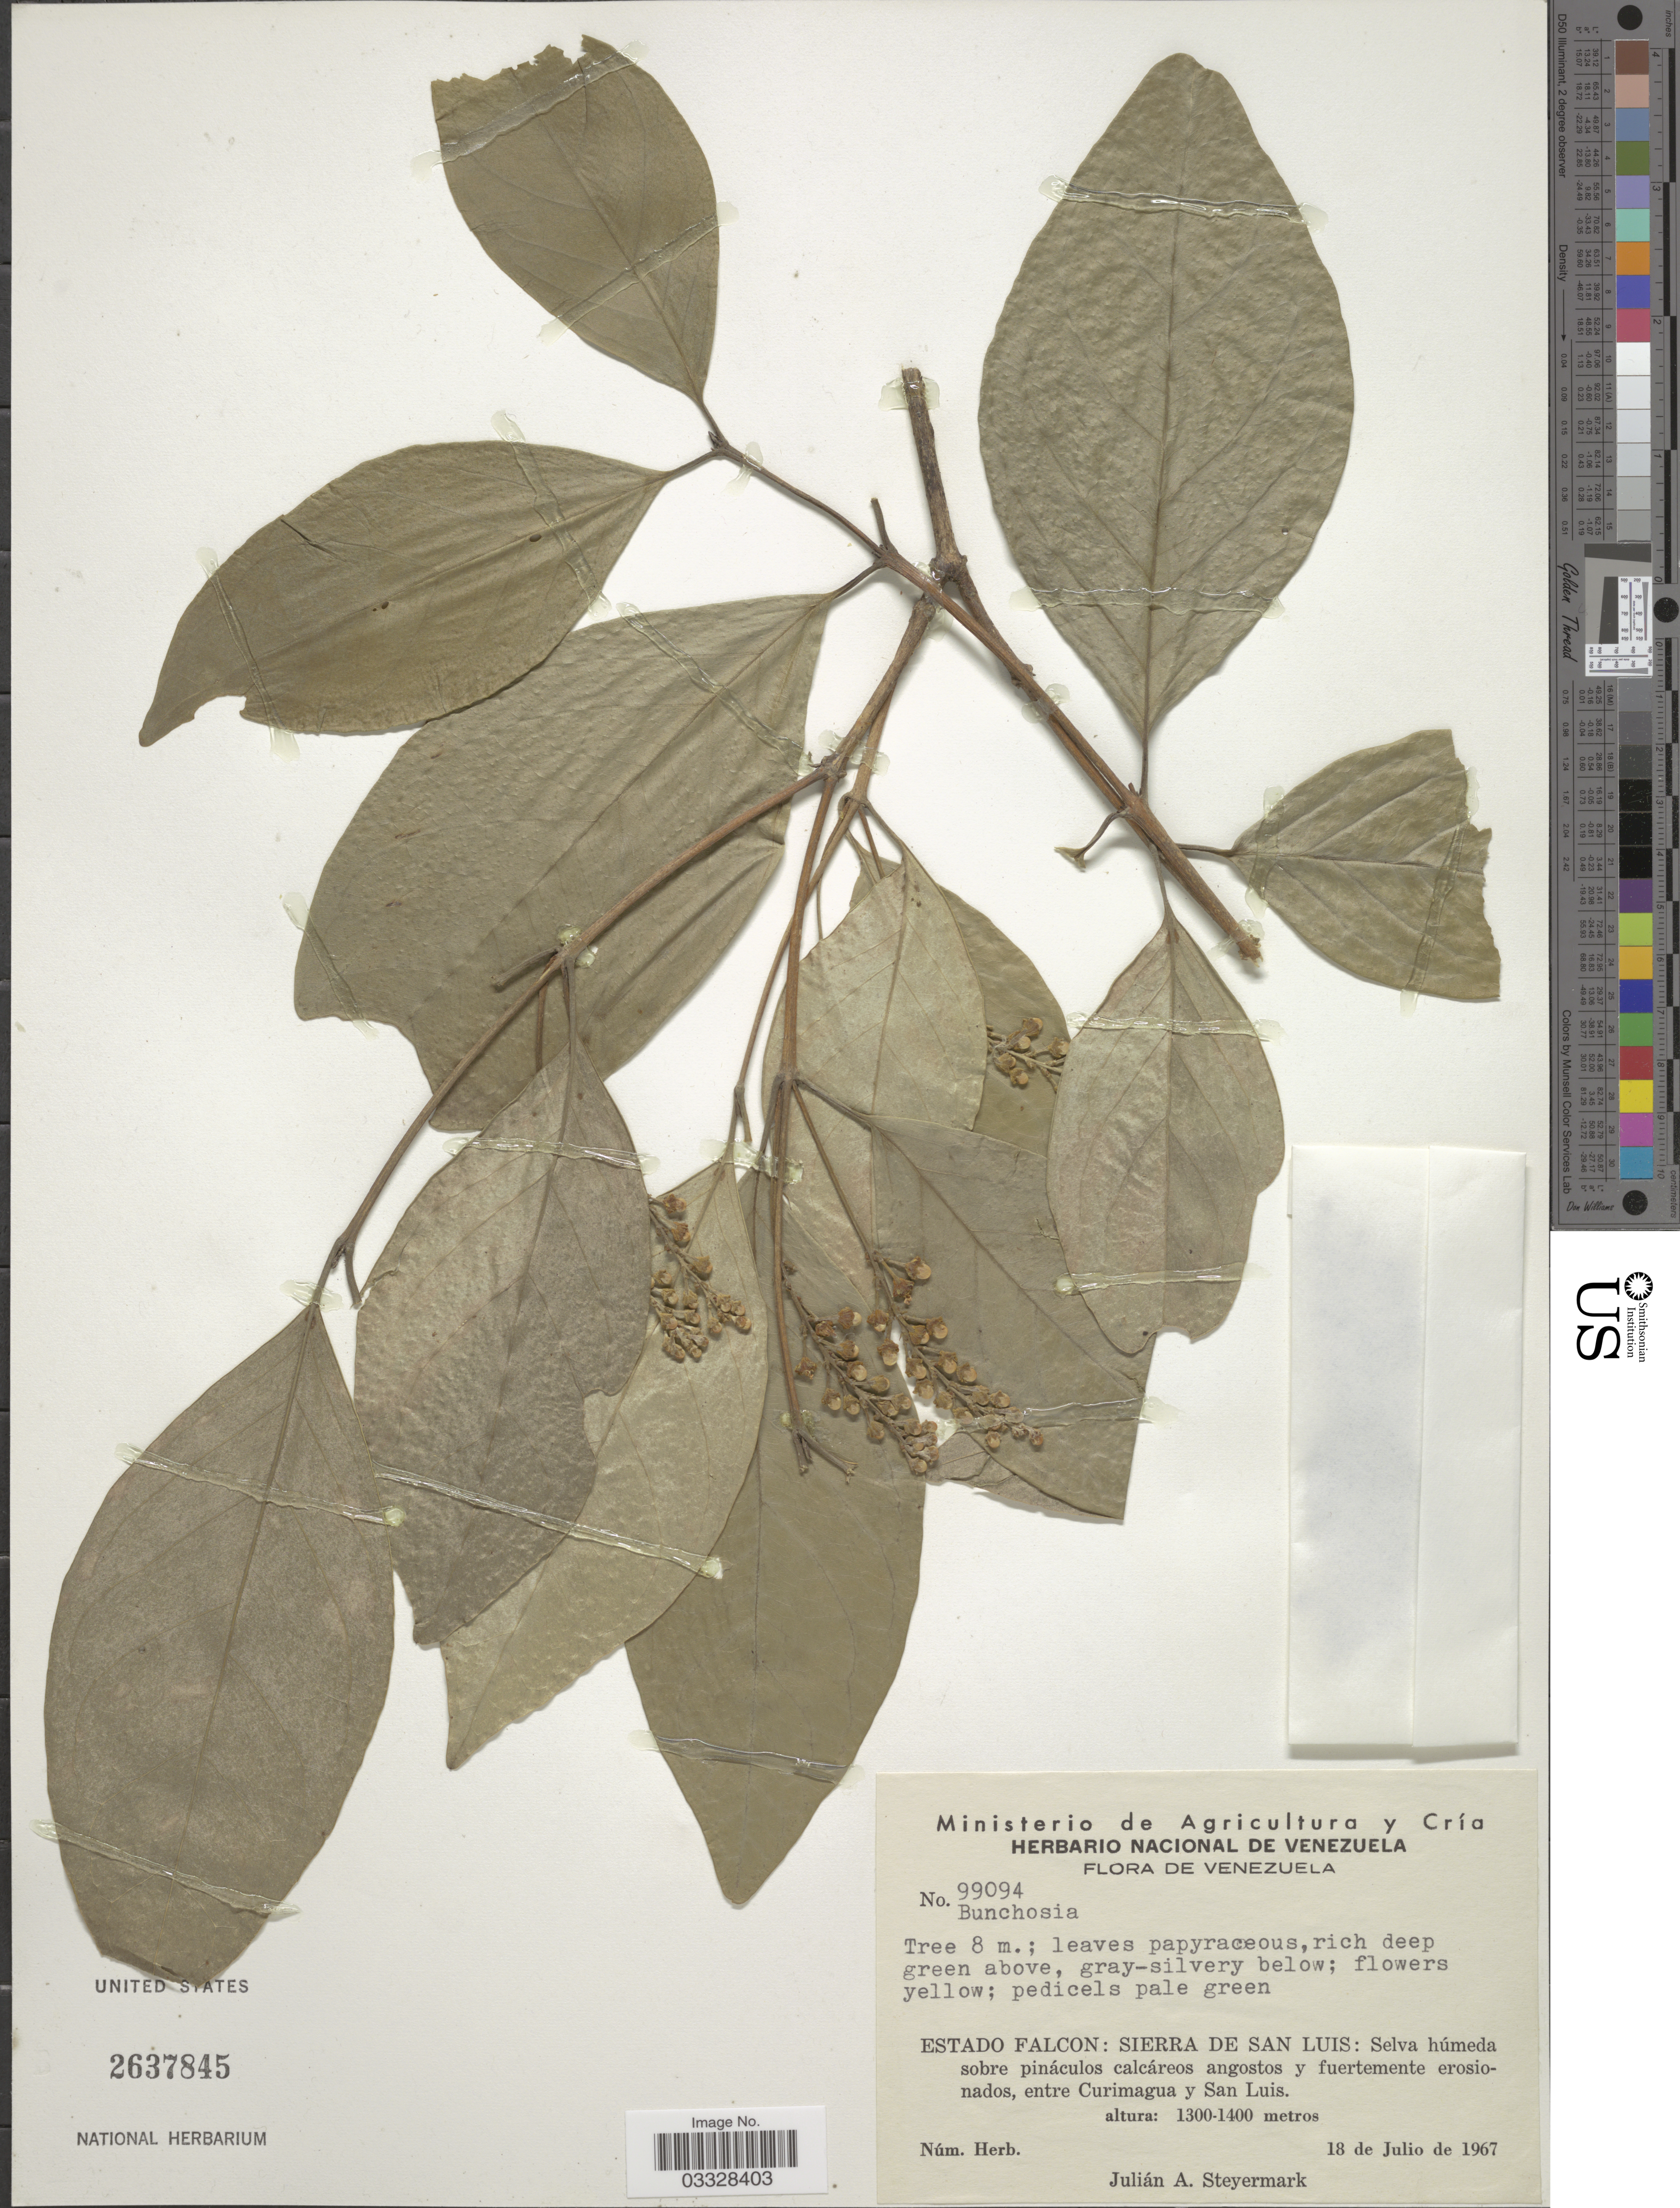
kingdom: Plantae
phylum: Tracheophyta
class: Magnoliopsida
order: Malpighiales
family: Malpighiaceae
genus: Bunchosia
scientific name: Bunchosia sp.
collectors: J. Steyermark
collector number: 99094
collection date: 1967-07-18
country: Venezuela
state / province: Falcón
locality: Sierra de San Luis: Selva húmeda sobre pináculos calcáreos angostos y fuertemente erosionados, entre Curimagua y San Luis.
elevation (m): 1300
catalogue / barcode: US 2637845